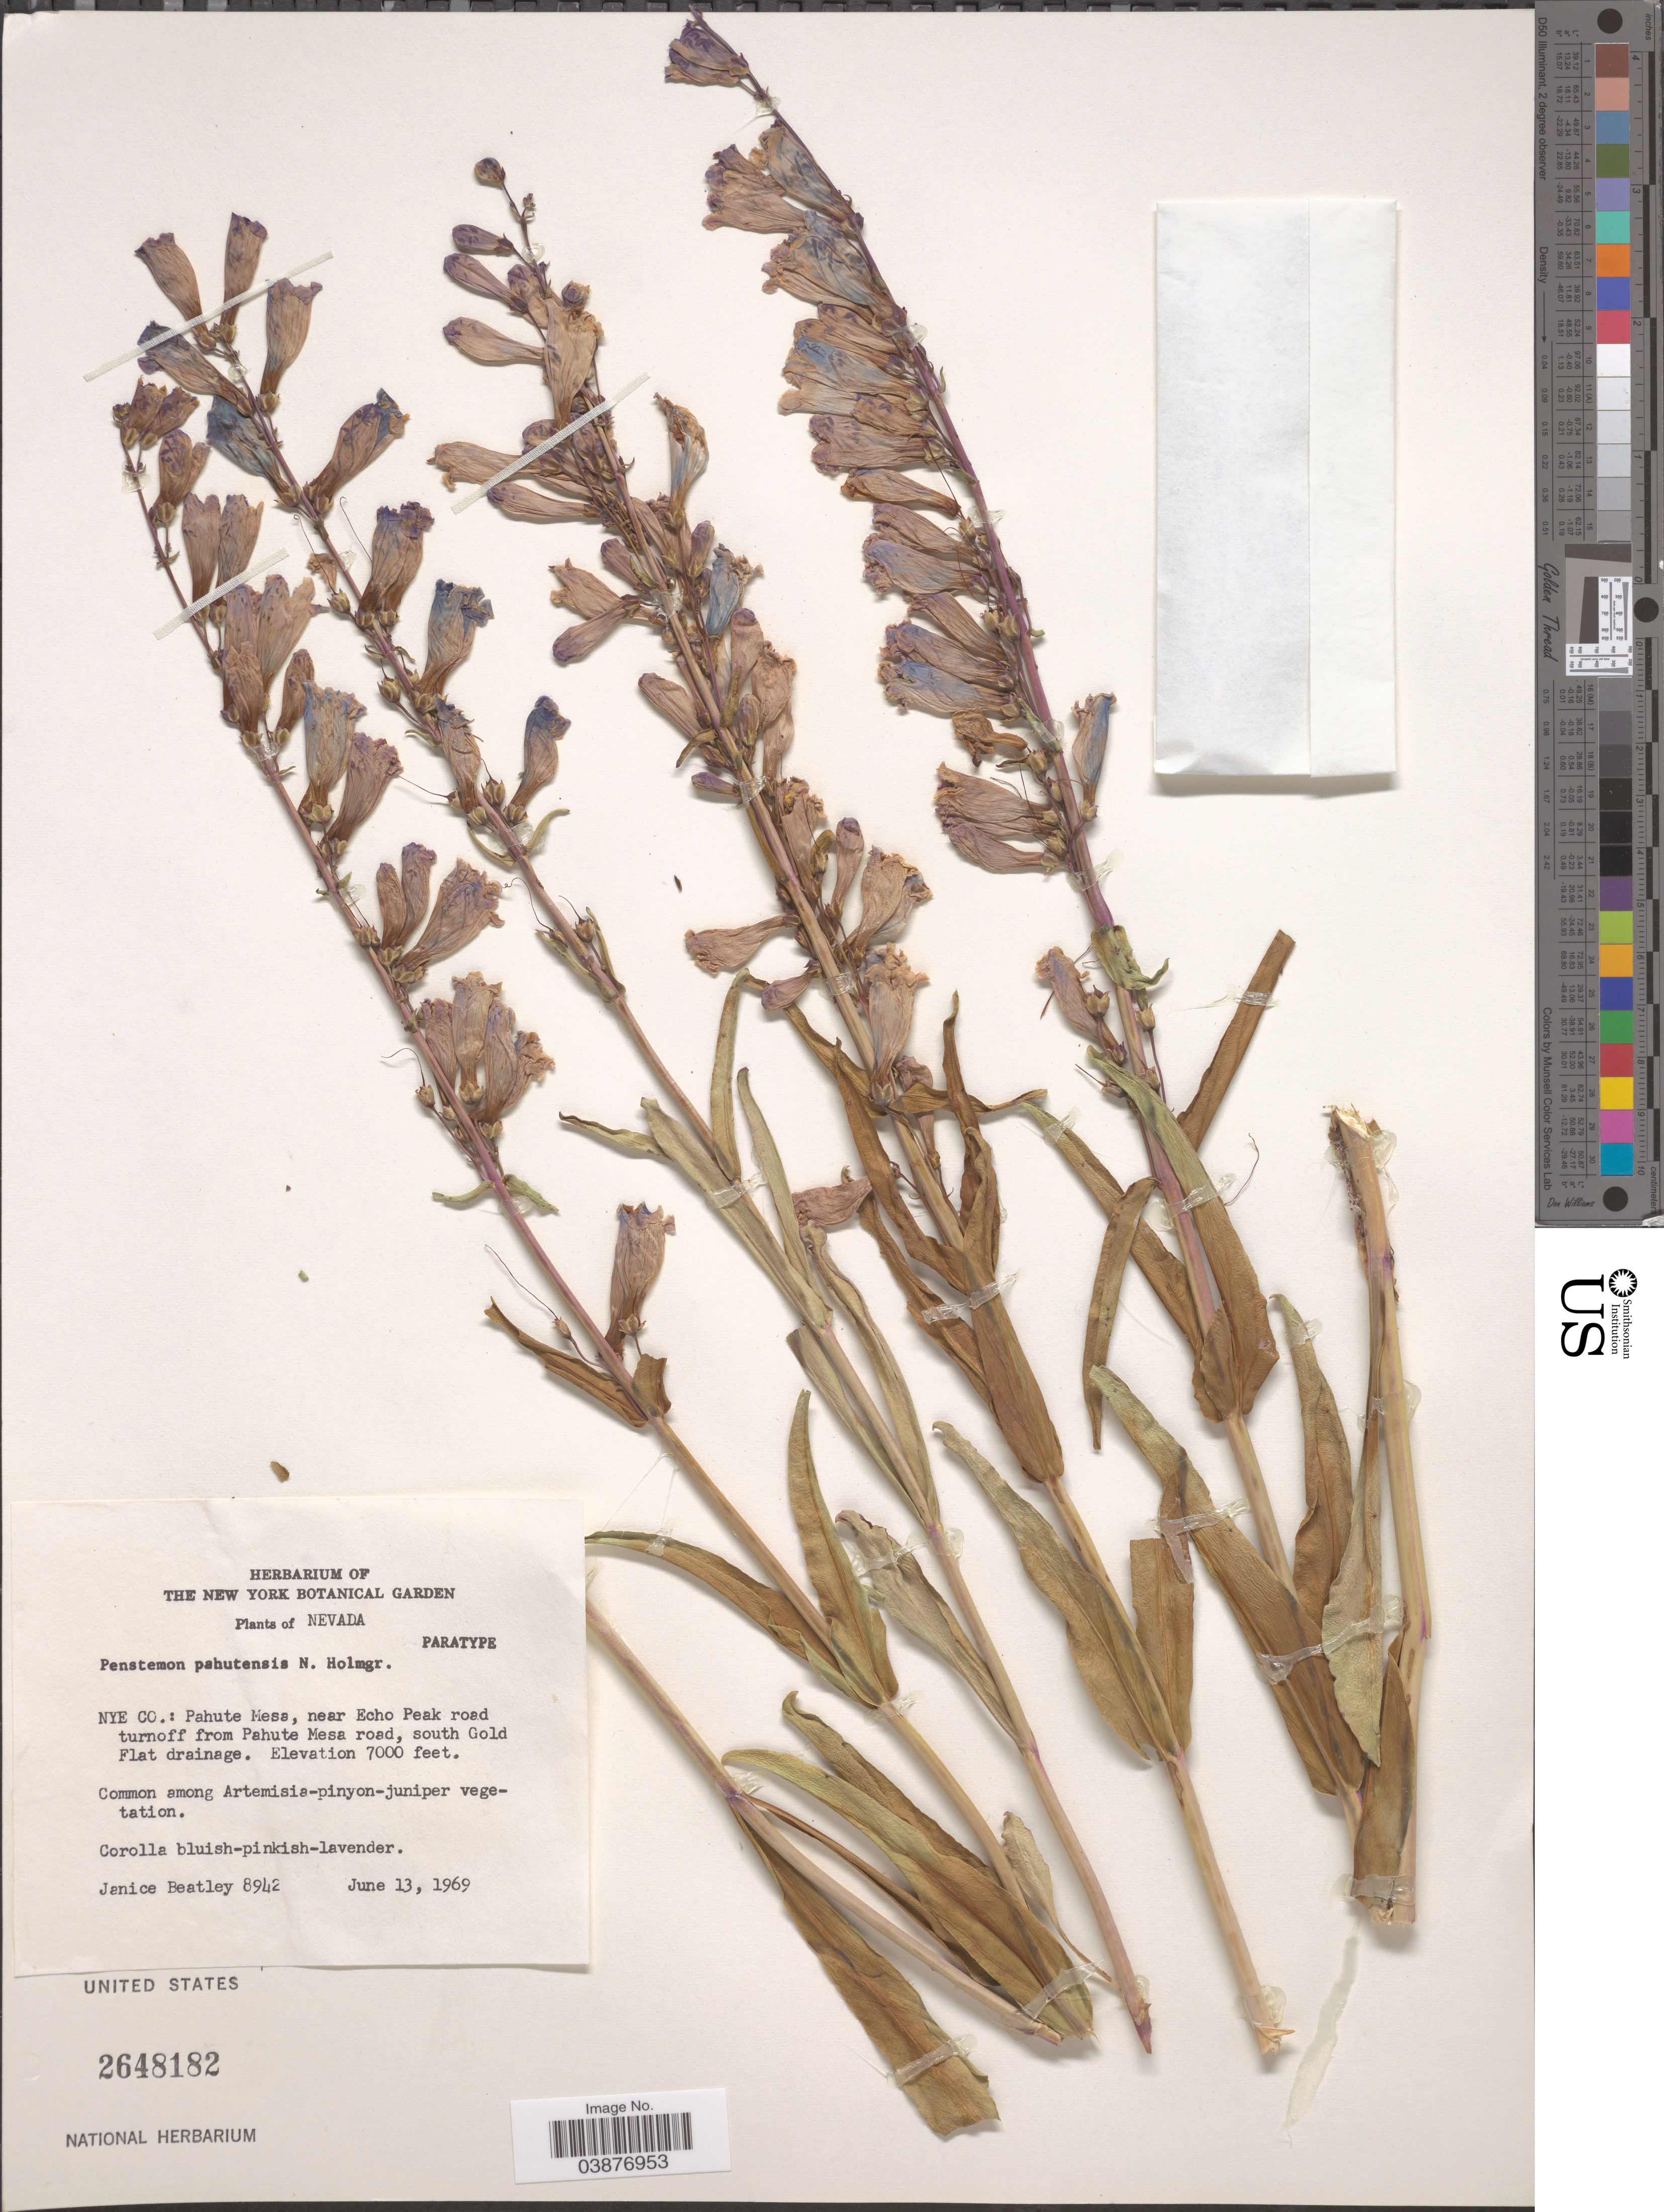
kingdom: Plantae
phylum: Tracheophyta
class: Magnoliopsida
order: Lamiales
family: Plantaginaceae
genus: Penstemon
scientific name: Penstemon pahutensis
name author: N.H. Holmgren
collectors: J. C. Beatley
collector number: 8942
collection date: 1969-06-13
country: United States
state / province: Nevada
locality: Nye Co.: Pahute Mesa, near Echo Peak road turnoff from Pahute Mesa road, south Gold Flat drainage.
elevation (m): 2134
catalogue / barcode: US 2648182